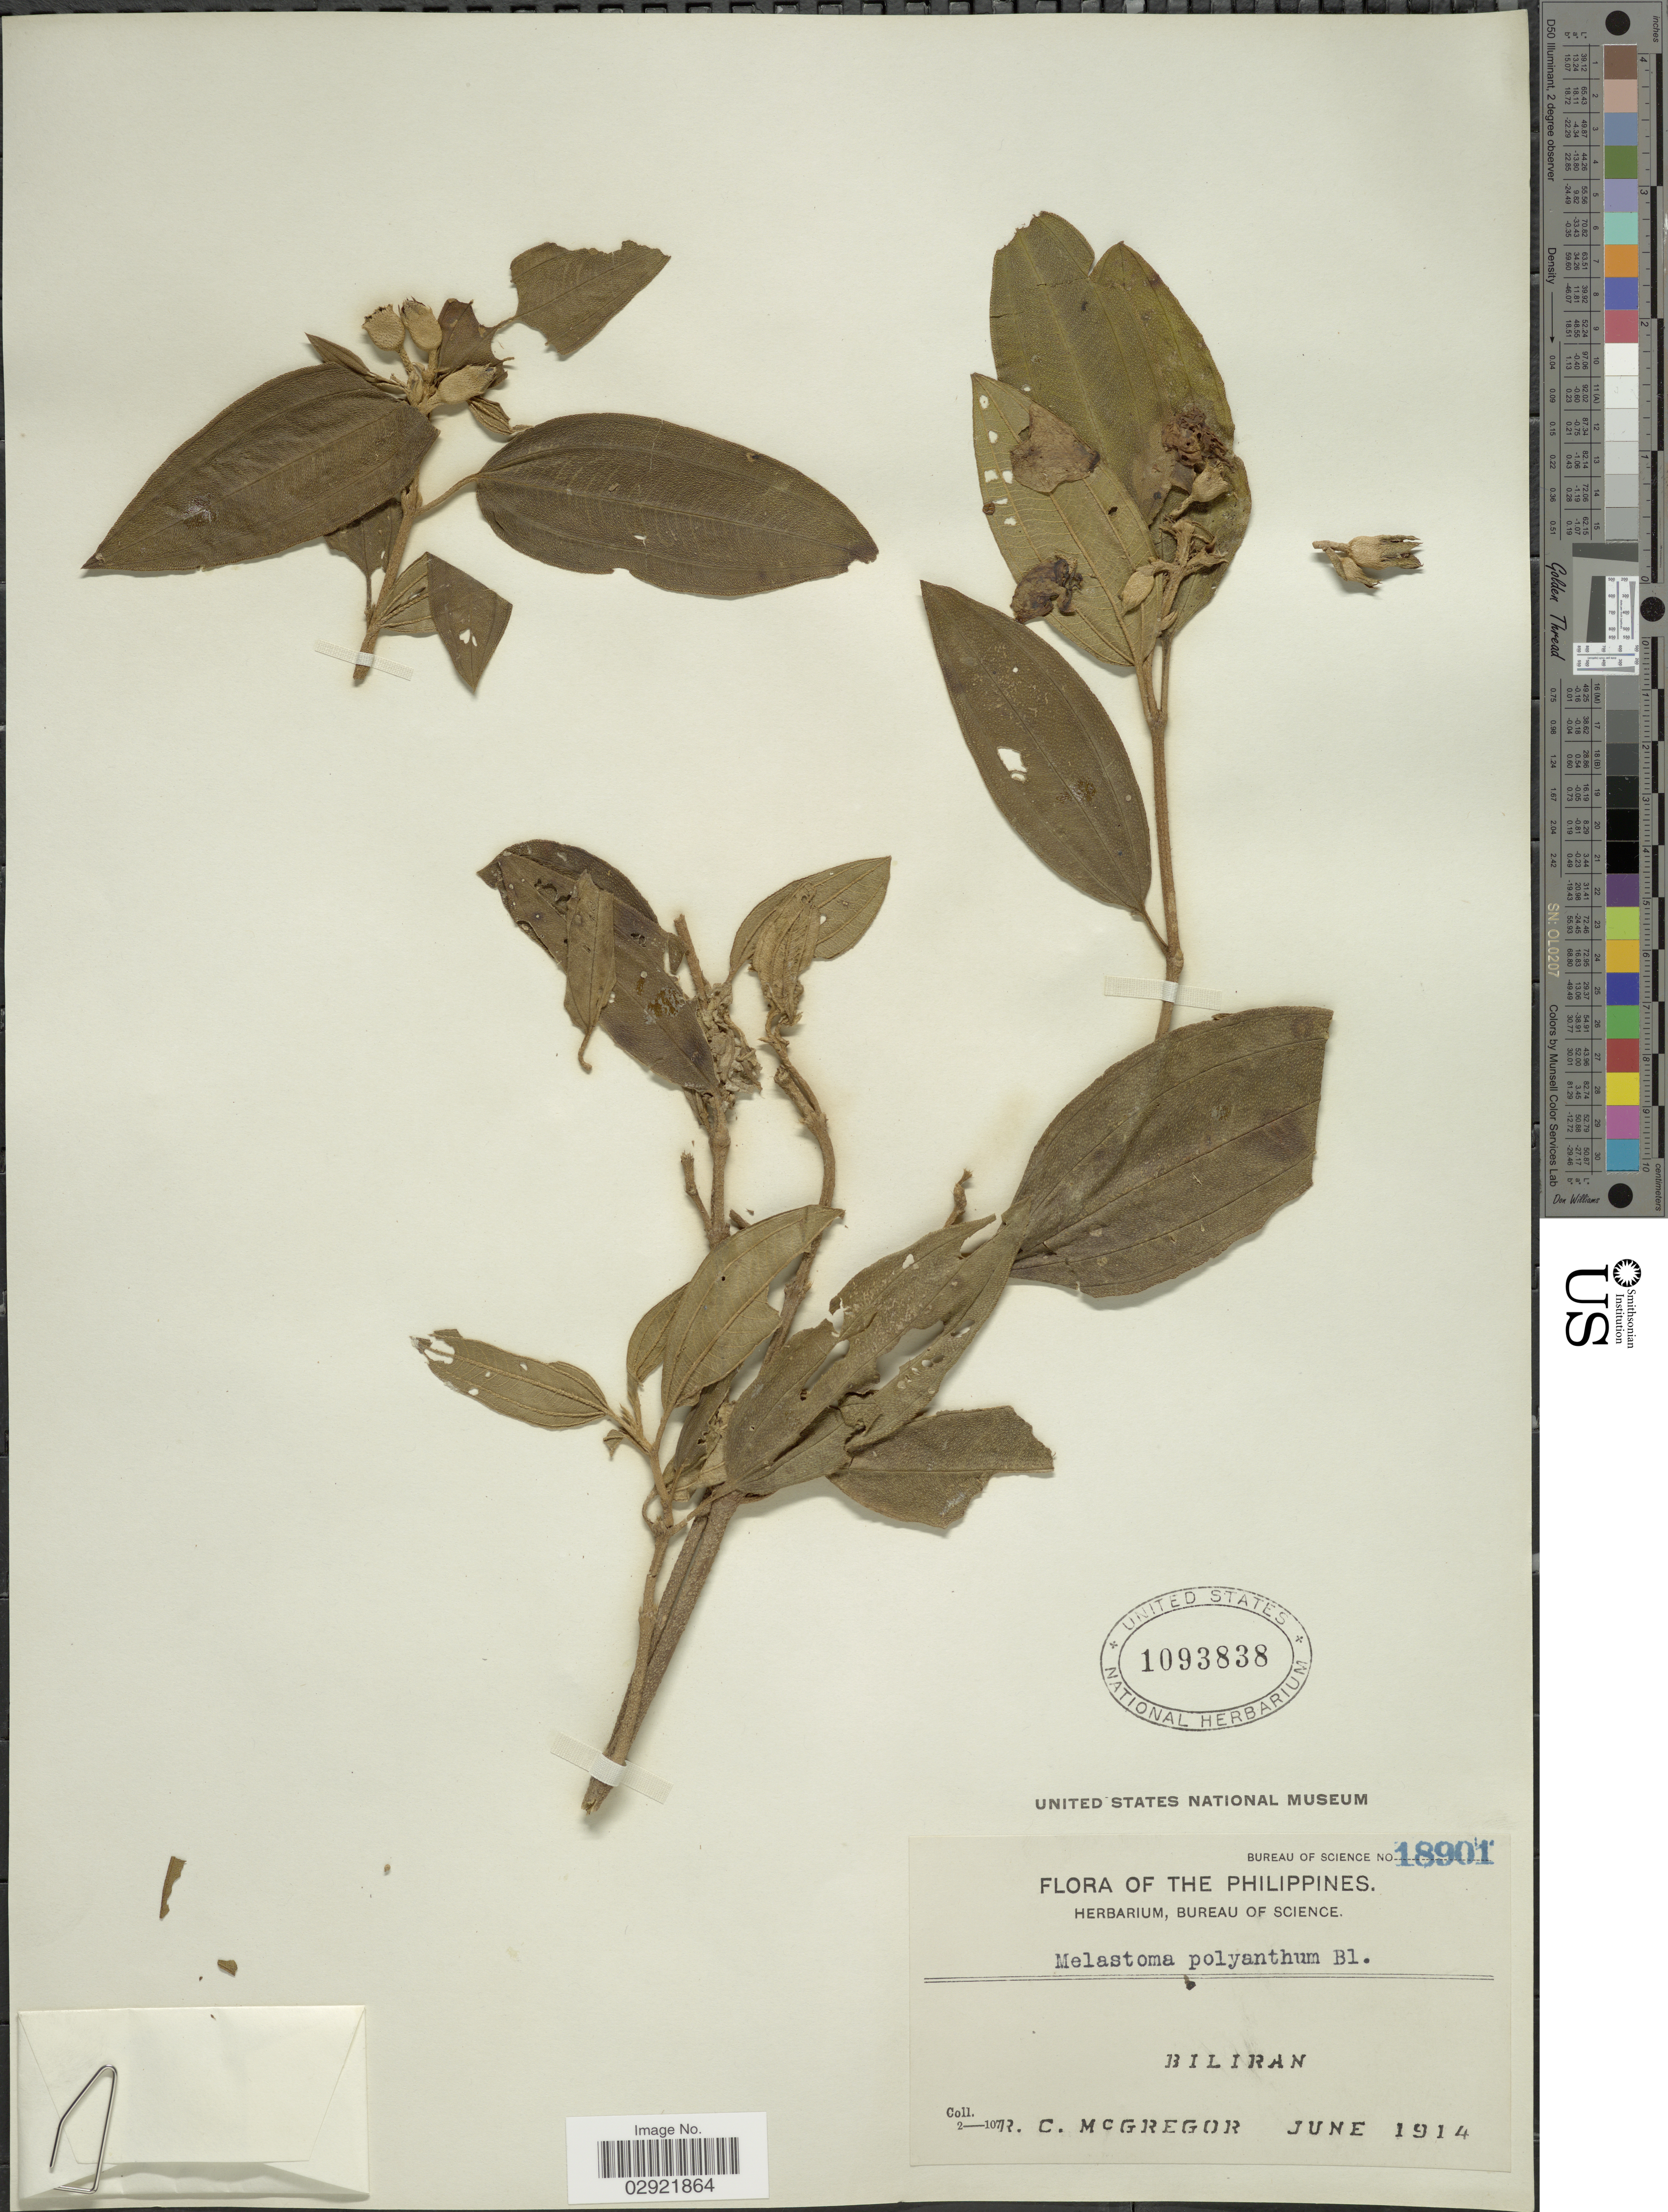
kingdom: Plantae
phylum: Tracheophyta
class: Magnoliopsida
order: Myrtales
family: Melastomataceae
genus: Melastoma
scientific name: Melastoma malabathricum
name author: L.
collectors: R. C. McGregor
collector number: Bureau of Science 18901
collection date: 1914-06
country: Philippines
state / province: Eastern Visayas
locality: Biliran.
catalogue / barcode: US 1093838